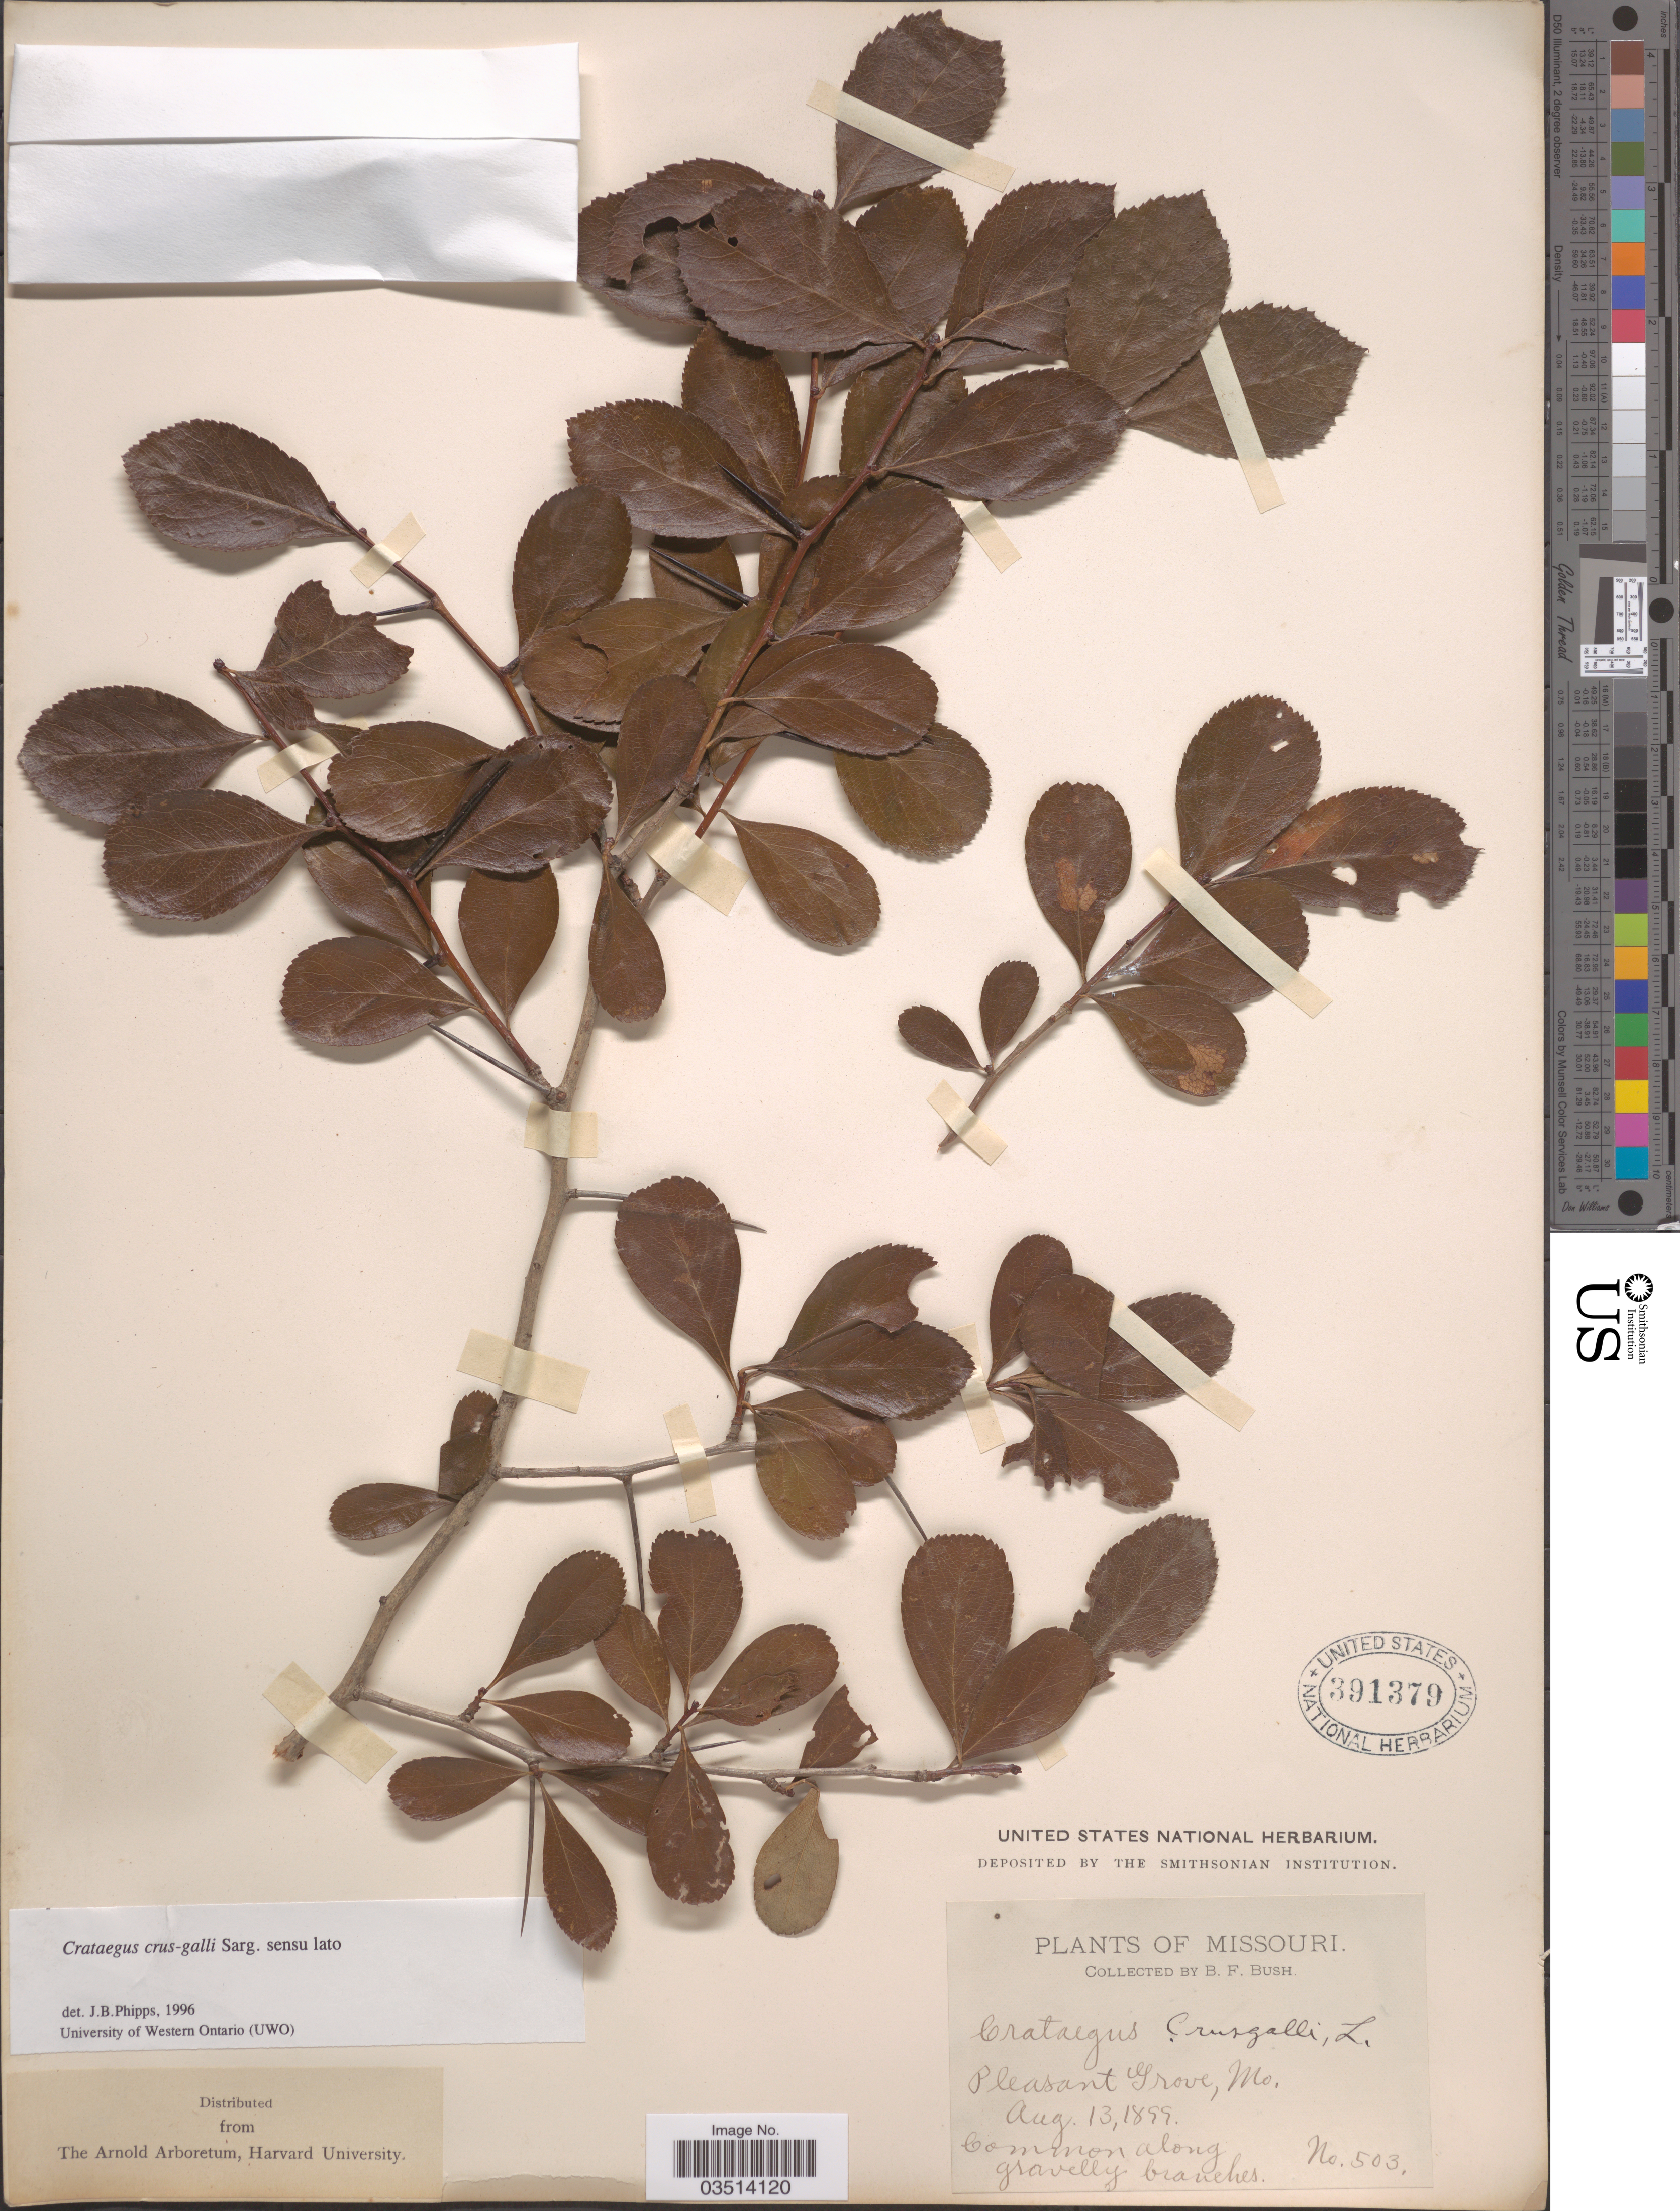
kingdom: Plantae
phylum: Tracheophyta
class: Magnoliopsida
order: Rosales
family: Rosaceae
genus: Crataegus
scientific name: Crataegus crus-galli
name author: L.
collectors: B. F. Bush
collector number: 503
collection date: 1899-08-13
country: United States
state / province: Missouri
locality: Pleasant Grove.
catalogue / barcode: US 391379